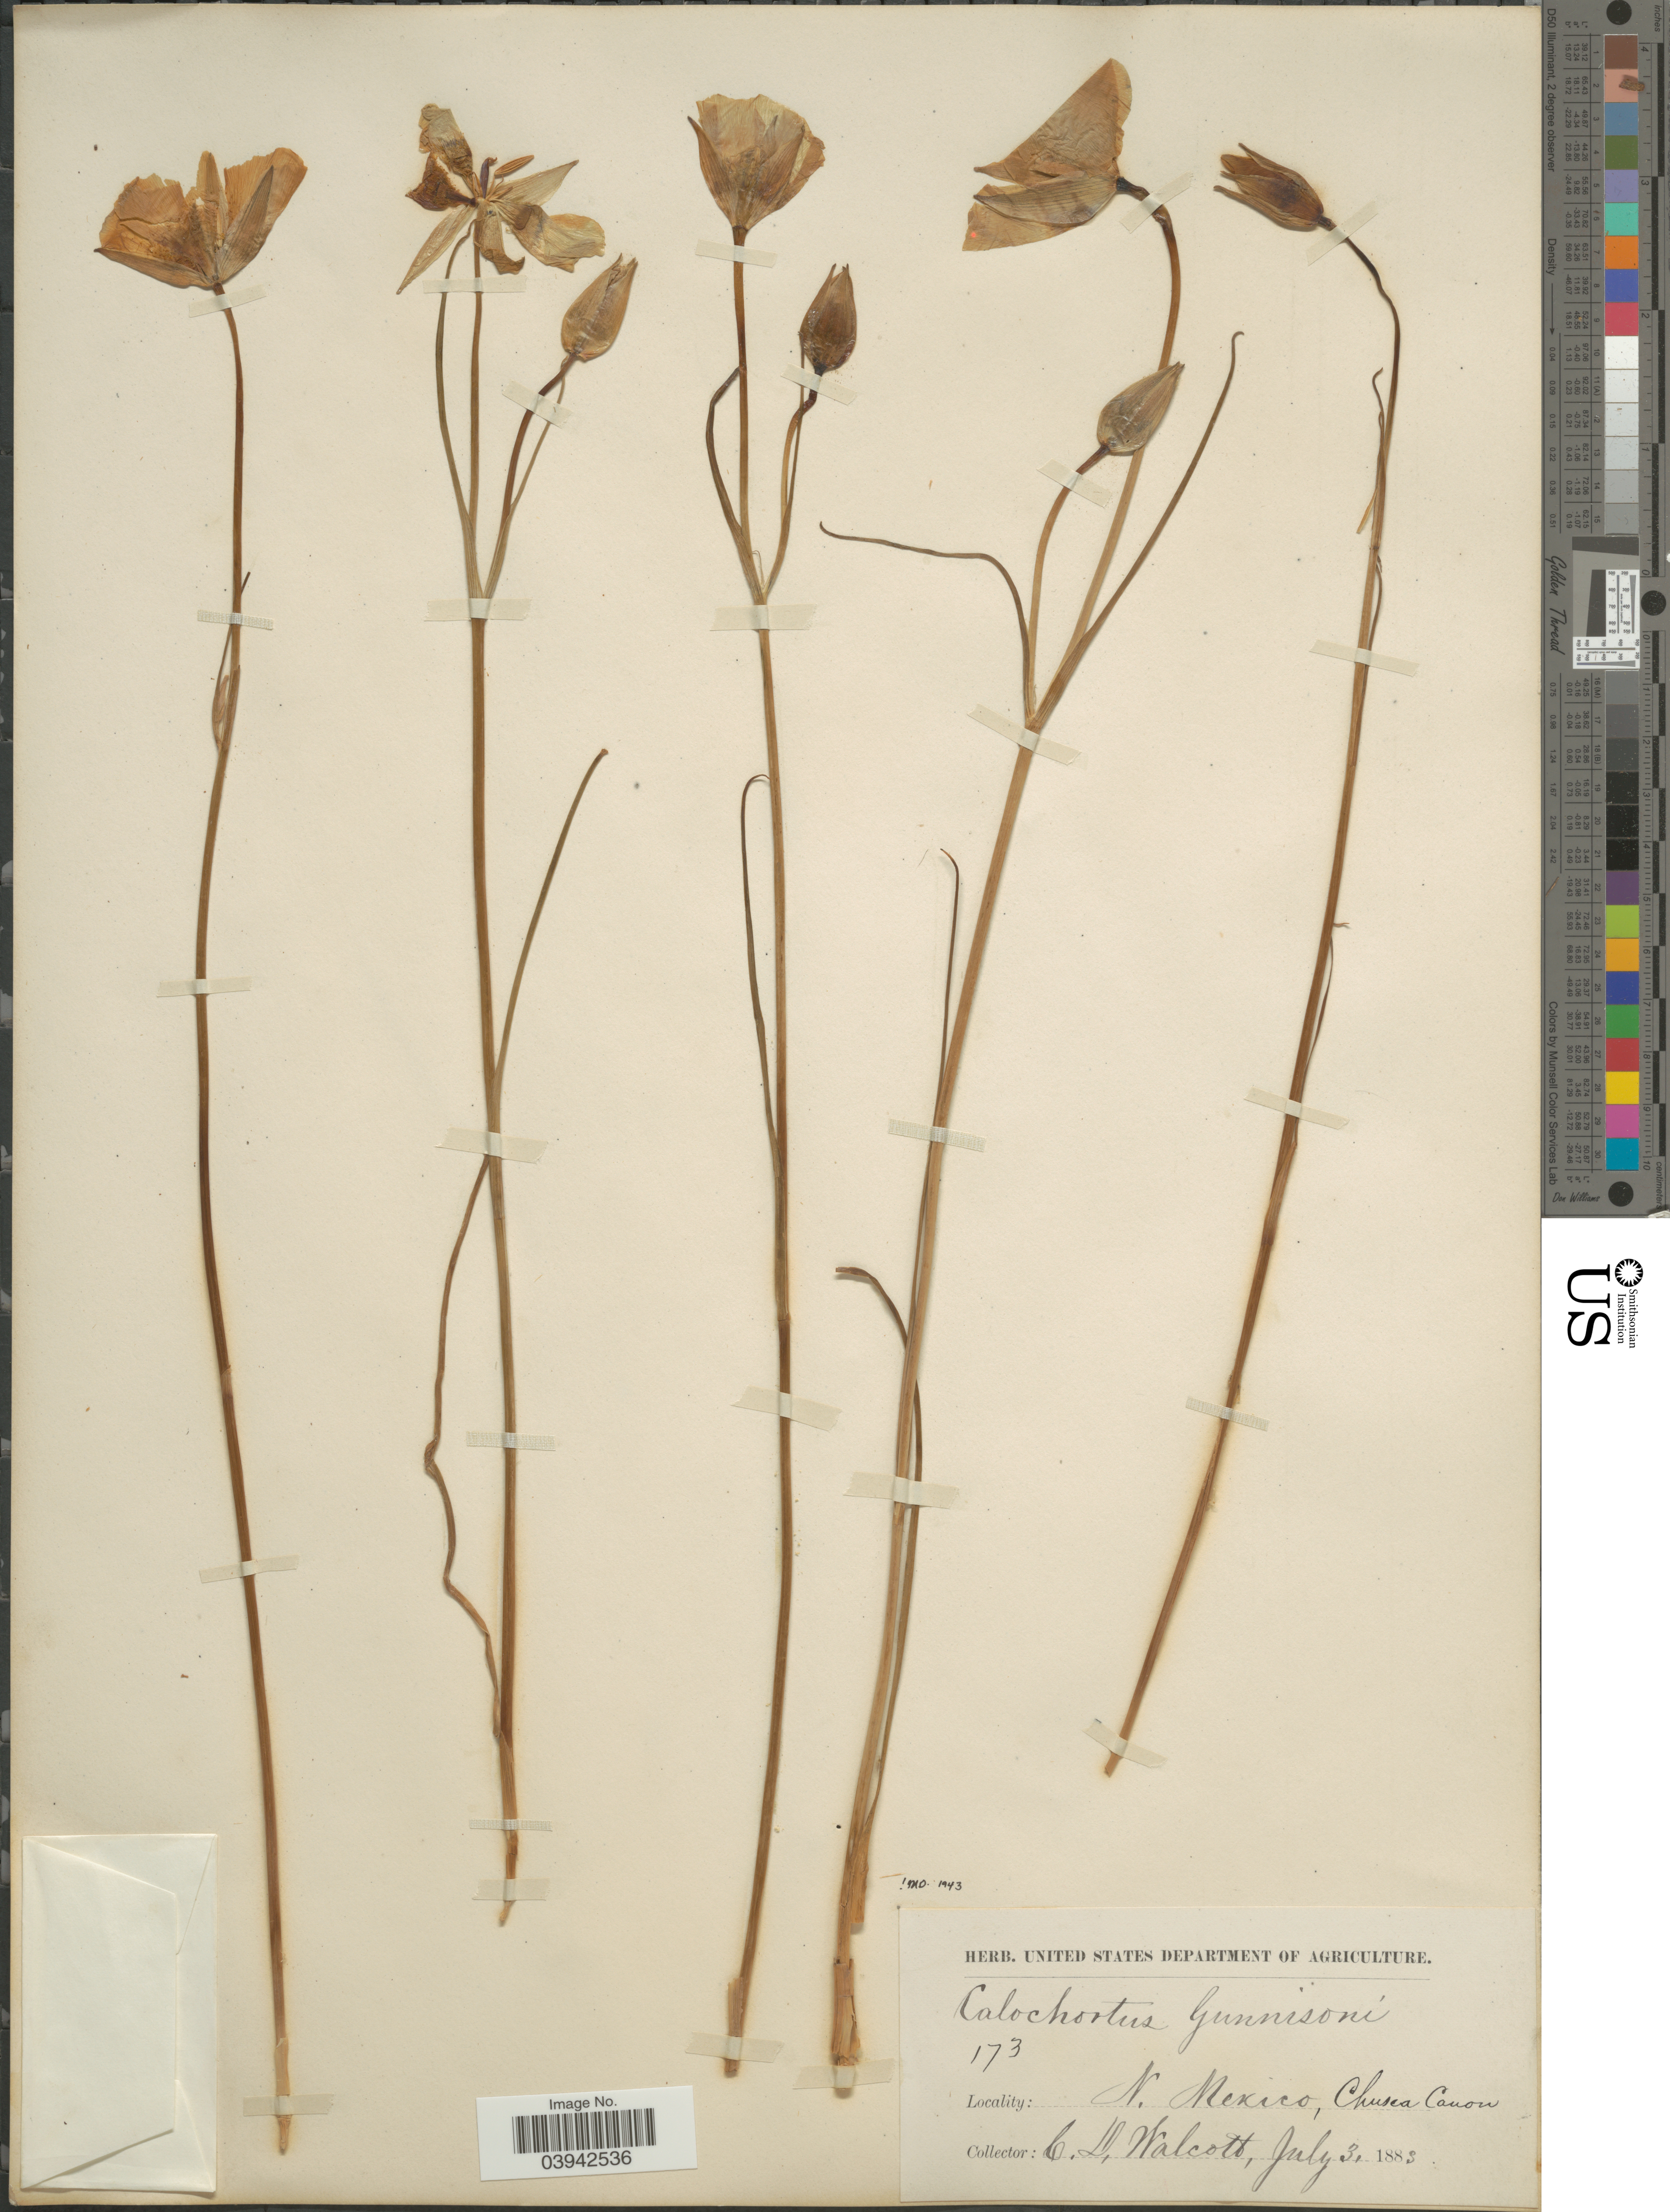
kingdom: Plantae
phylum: Tracheophyta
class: Liliopsida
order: Liliales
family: Liliaceae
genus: Calochortus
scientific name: Calochortus gunnisonii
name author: S. Watson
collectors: C. Walcott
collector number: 173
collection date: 1883-07-03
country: United States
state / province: New Mexico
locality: Chusca Canon.